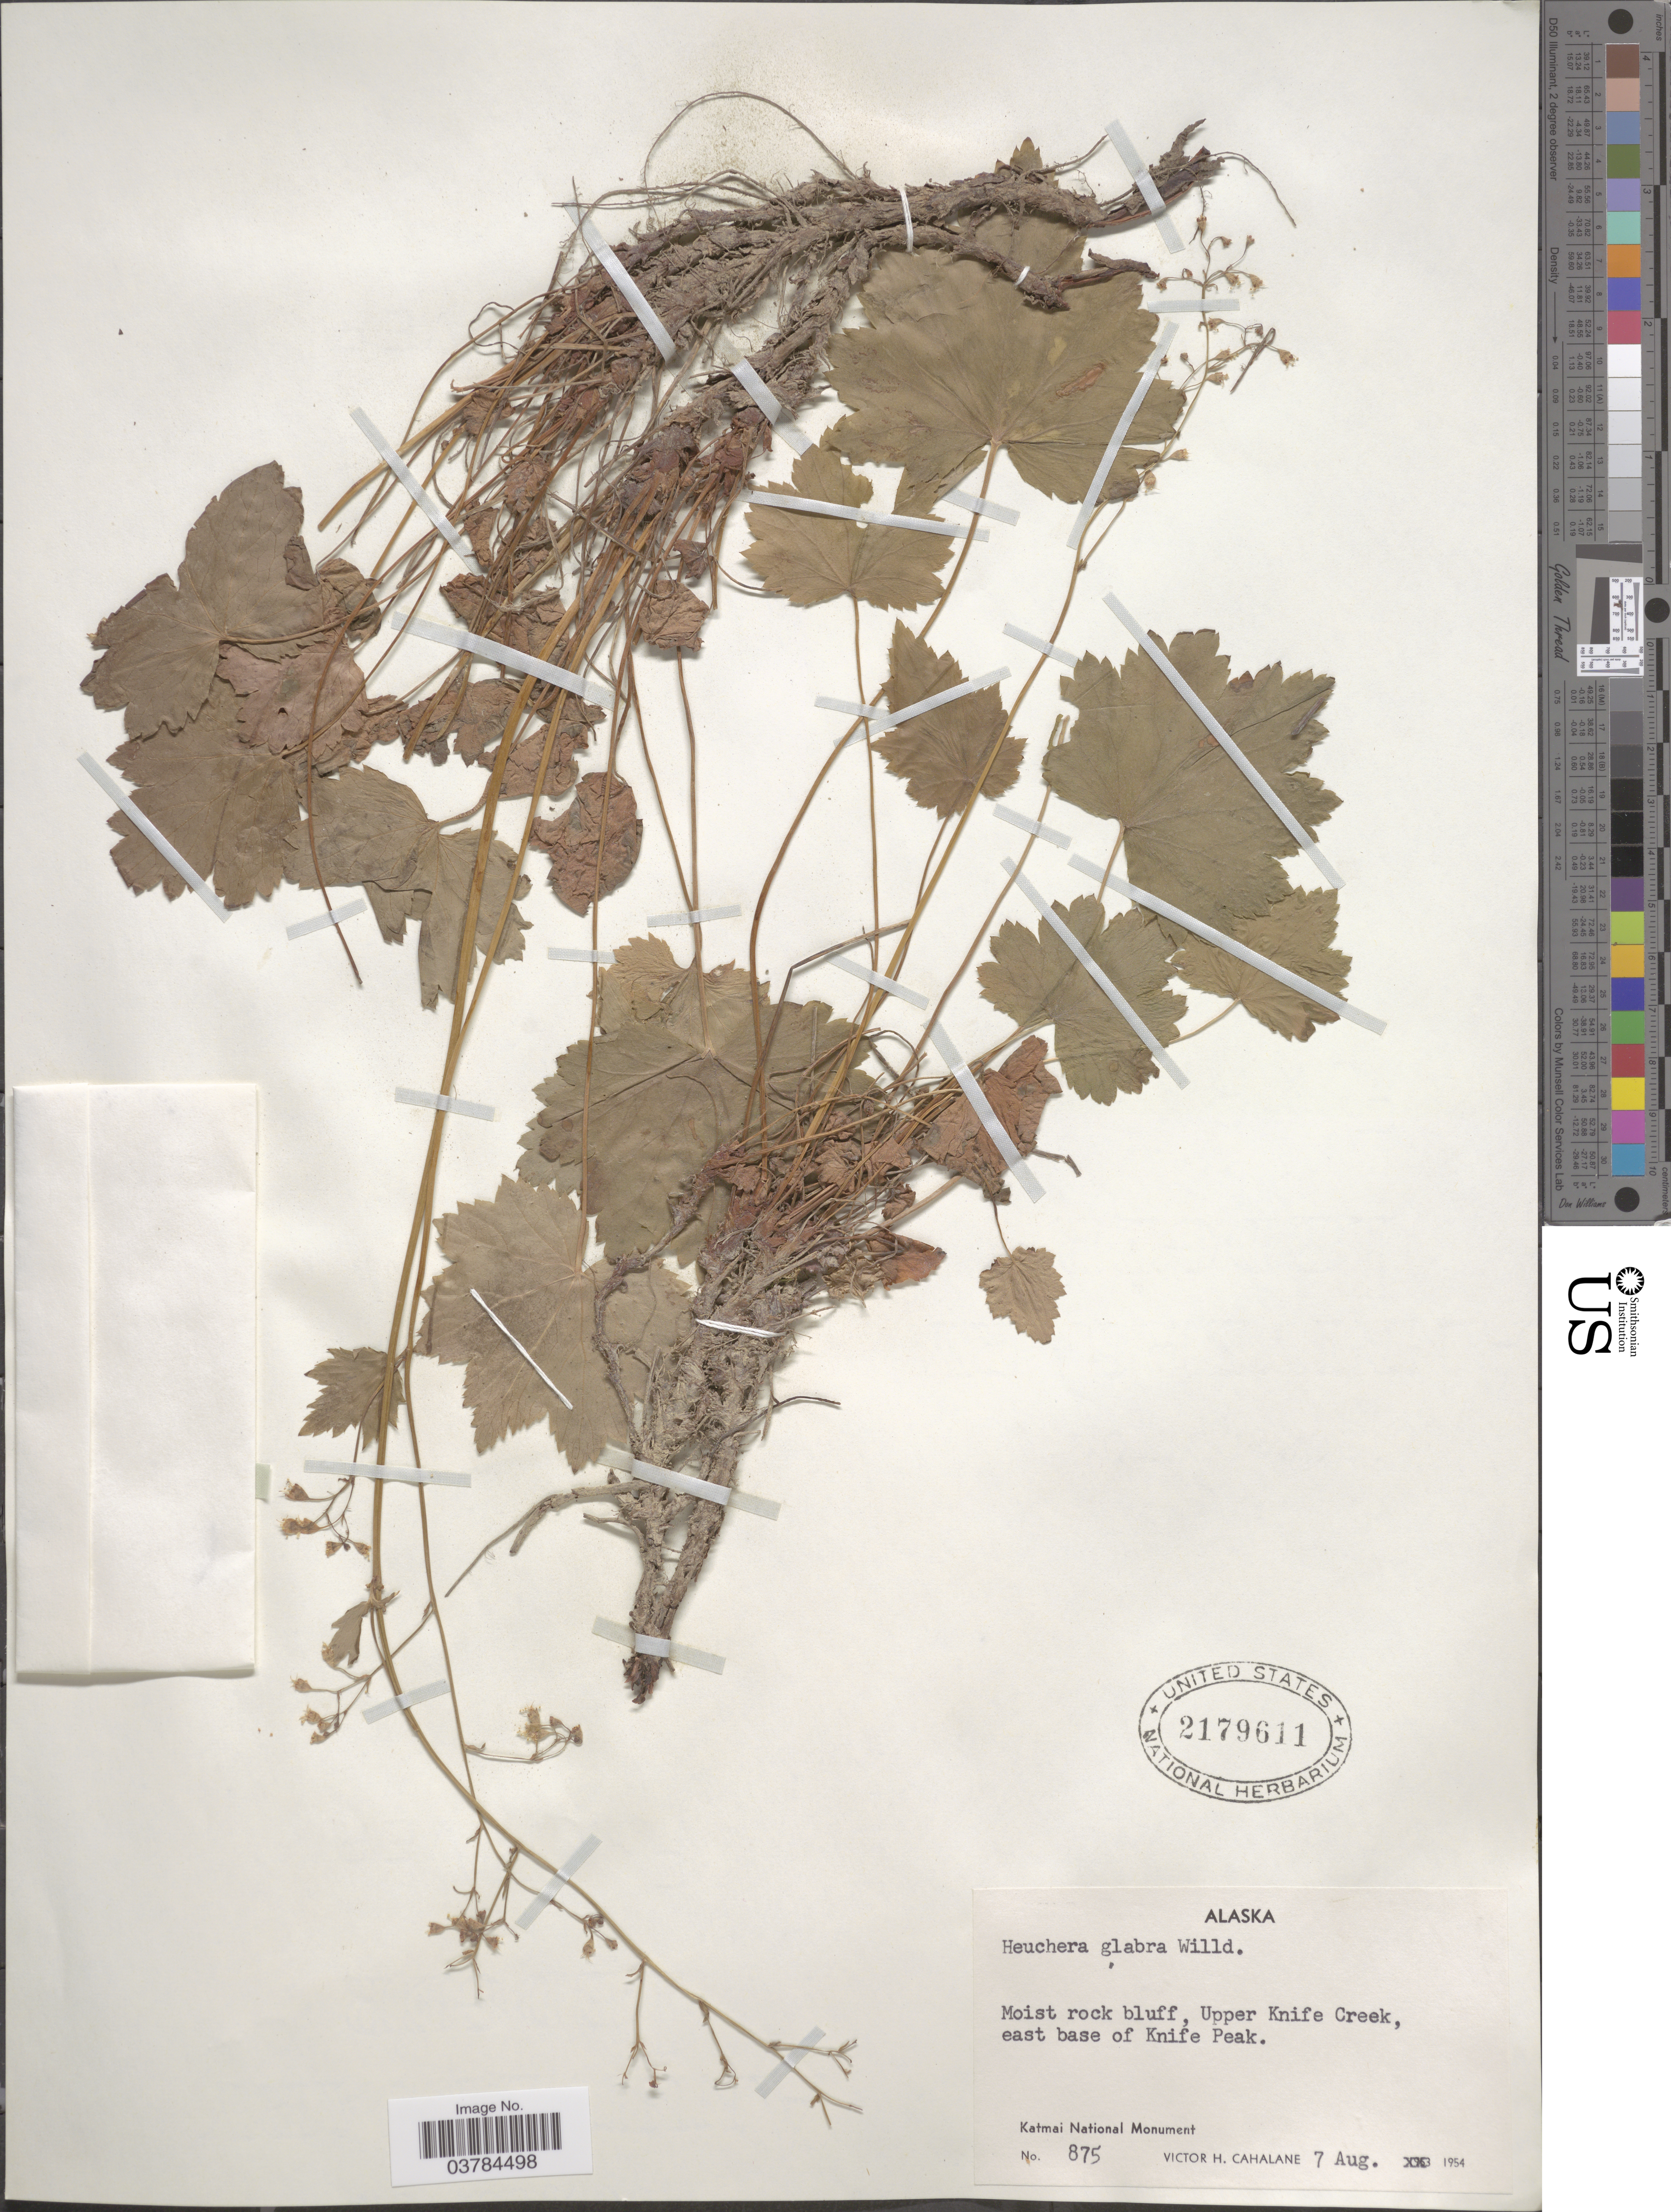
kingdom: Plantae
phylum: Tracheophyta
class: Magnoliopsida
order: Saxifragales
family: Saxifragaceae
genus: Heuchera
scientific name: Heuchera glabra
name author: Willd. ex Roem. & Schult.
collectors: V. Cahalane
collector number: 875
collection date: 1954-08-07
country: United States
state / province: Alaska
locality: Upper Knife Creek, east base of Knife Peak. Katmai National Monument.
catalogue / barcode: US 2179611